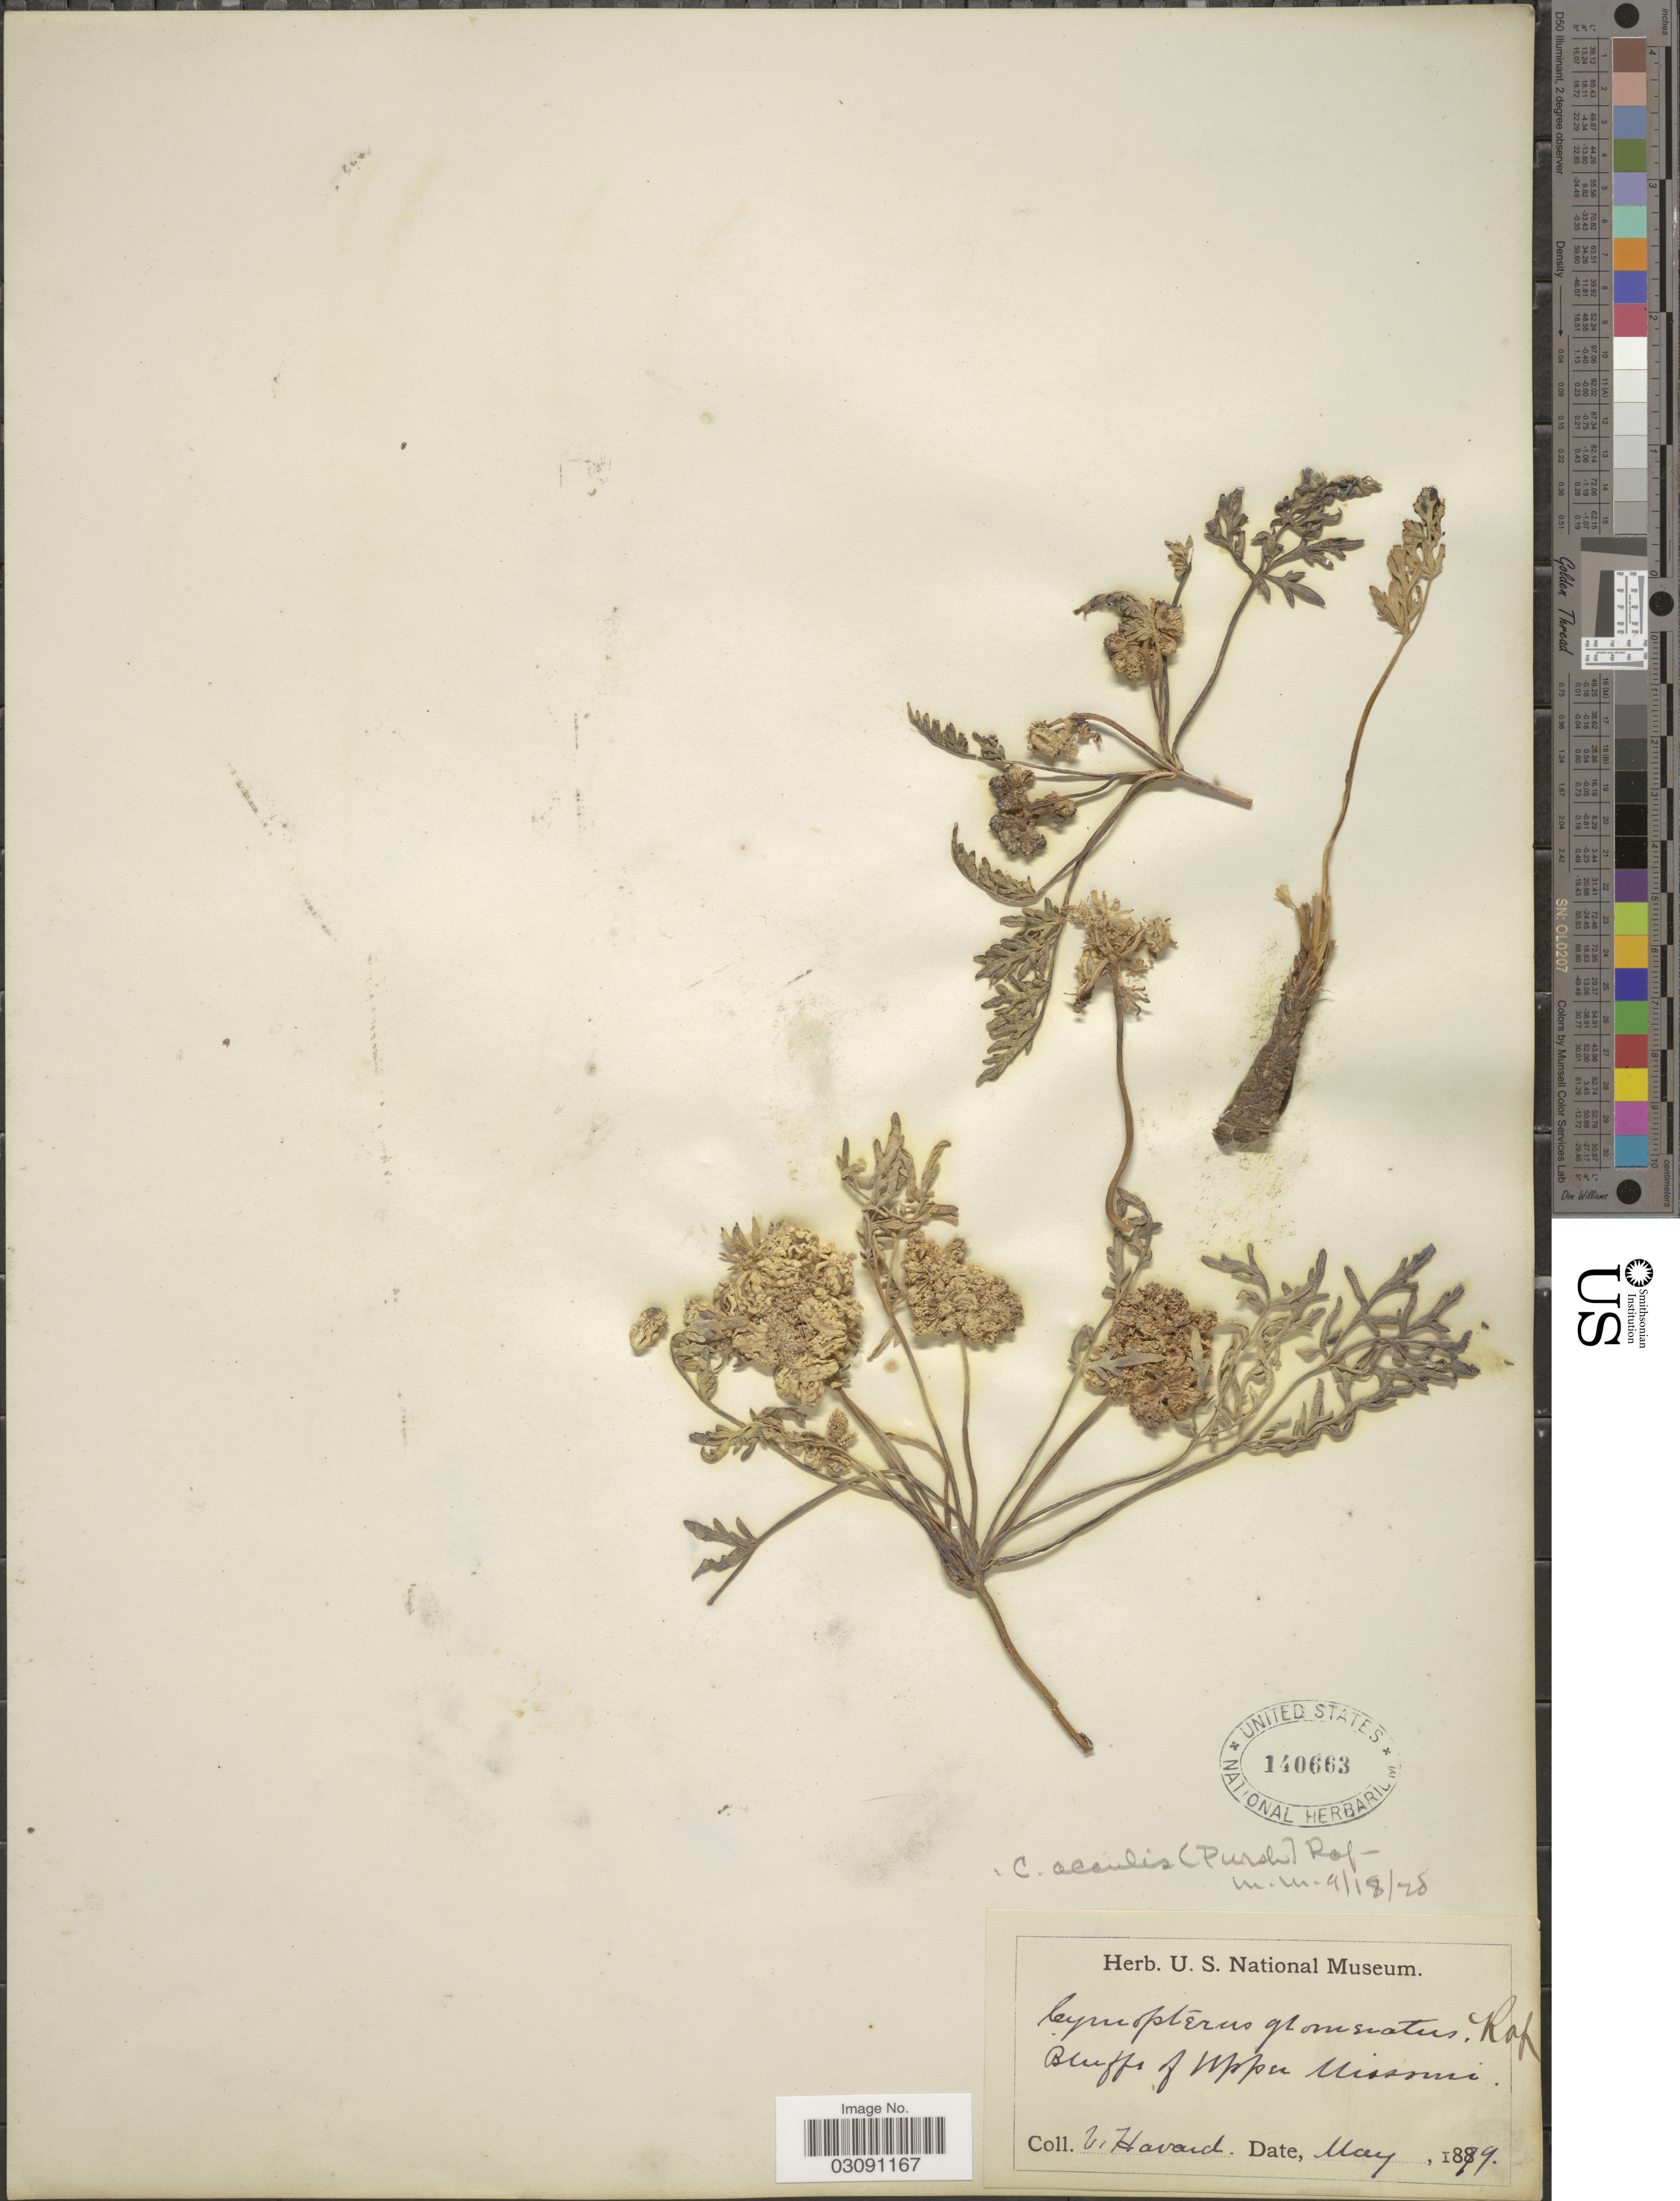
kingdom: Plantae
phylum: Tracheophyta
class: Magnoliopsida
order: Apiales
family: Apiaceae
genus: Cymopterus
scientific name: Cymopterus acaulis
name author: (Pursh) Raf.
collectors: V. Havard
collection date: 1879-05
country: United States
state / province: Missouri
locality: Bluffs of Upper Missouri.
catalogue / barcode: US 140663